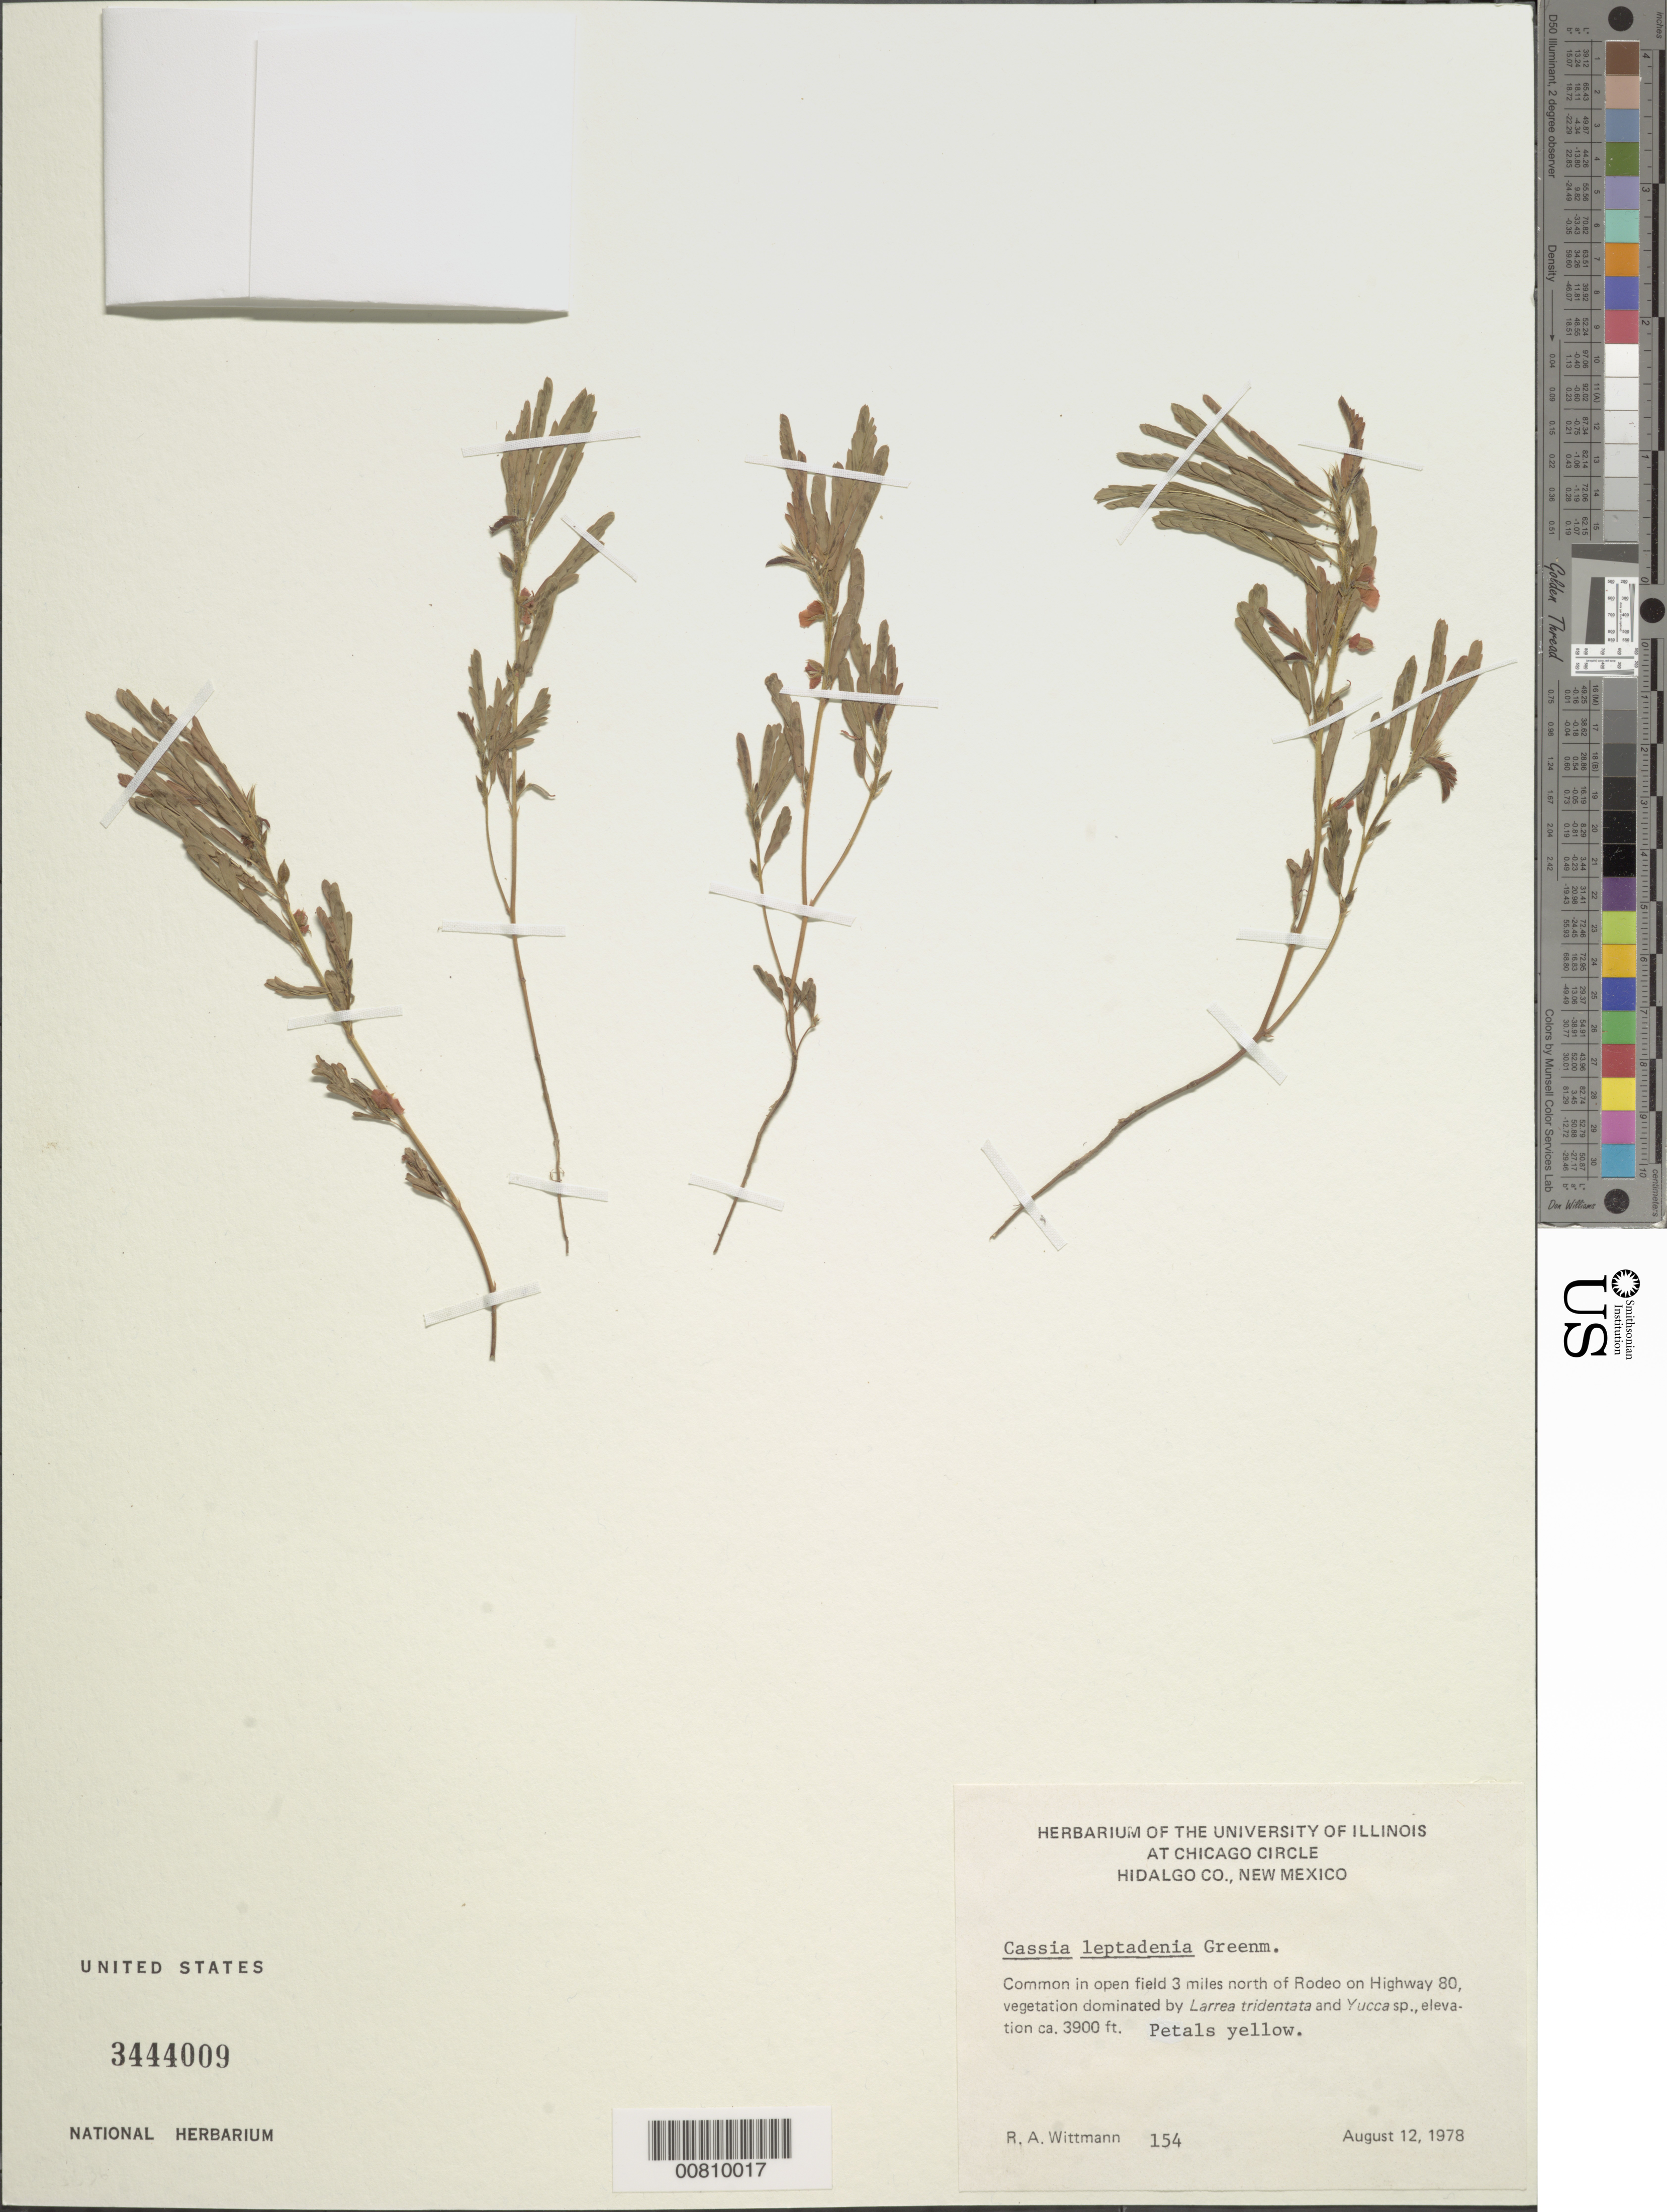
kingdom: Plantae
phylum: Tracheophyta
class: Magnoliopsida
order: Fabales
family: Fabaceae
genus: Chamaecrista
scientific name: Chamaecrista leptadenia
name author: Cockerell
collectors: R. Wittmann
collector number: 154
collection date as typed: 12 Aug 1978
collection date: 1978-08-12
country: United States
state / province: New Mexico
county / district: Hidalgo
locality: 3 mi N of Rodeo on Highway 80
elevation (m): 1189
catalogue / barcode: US 3444009